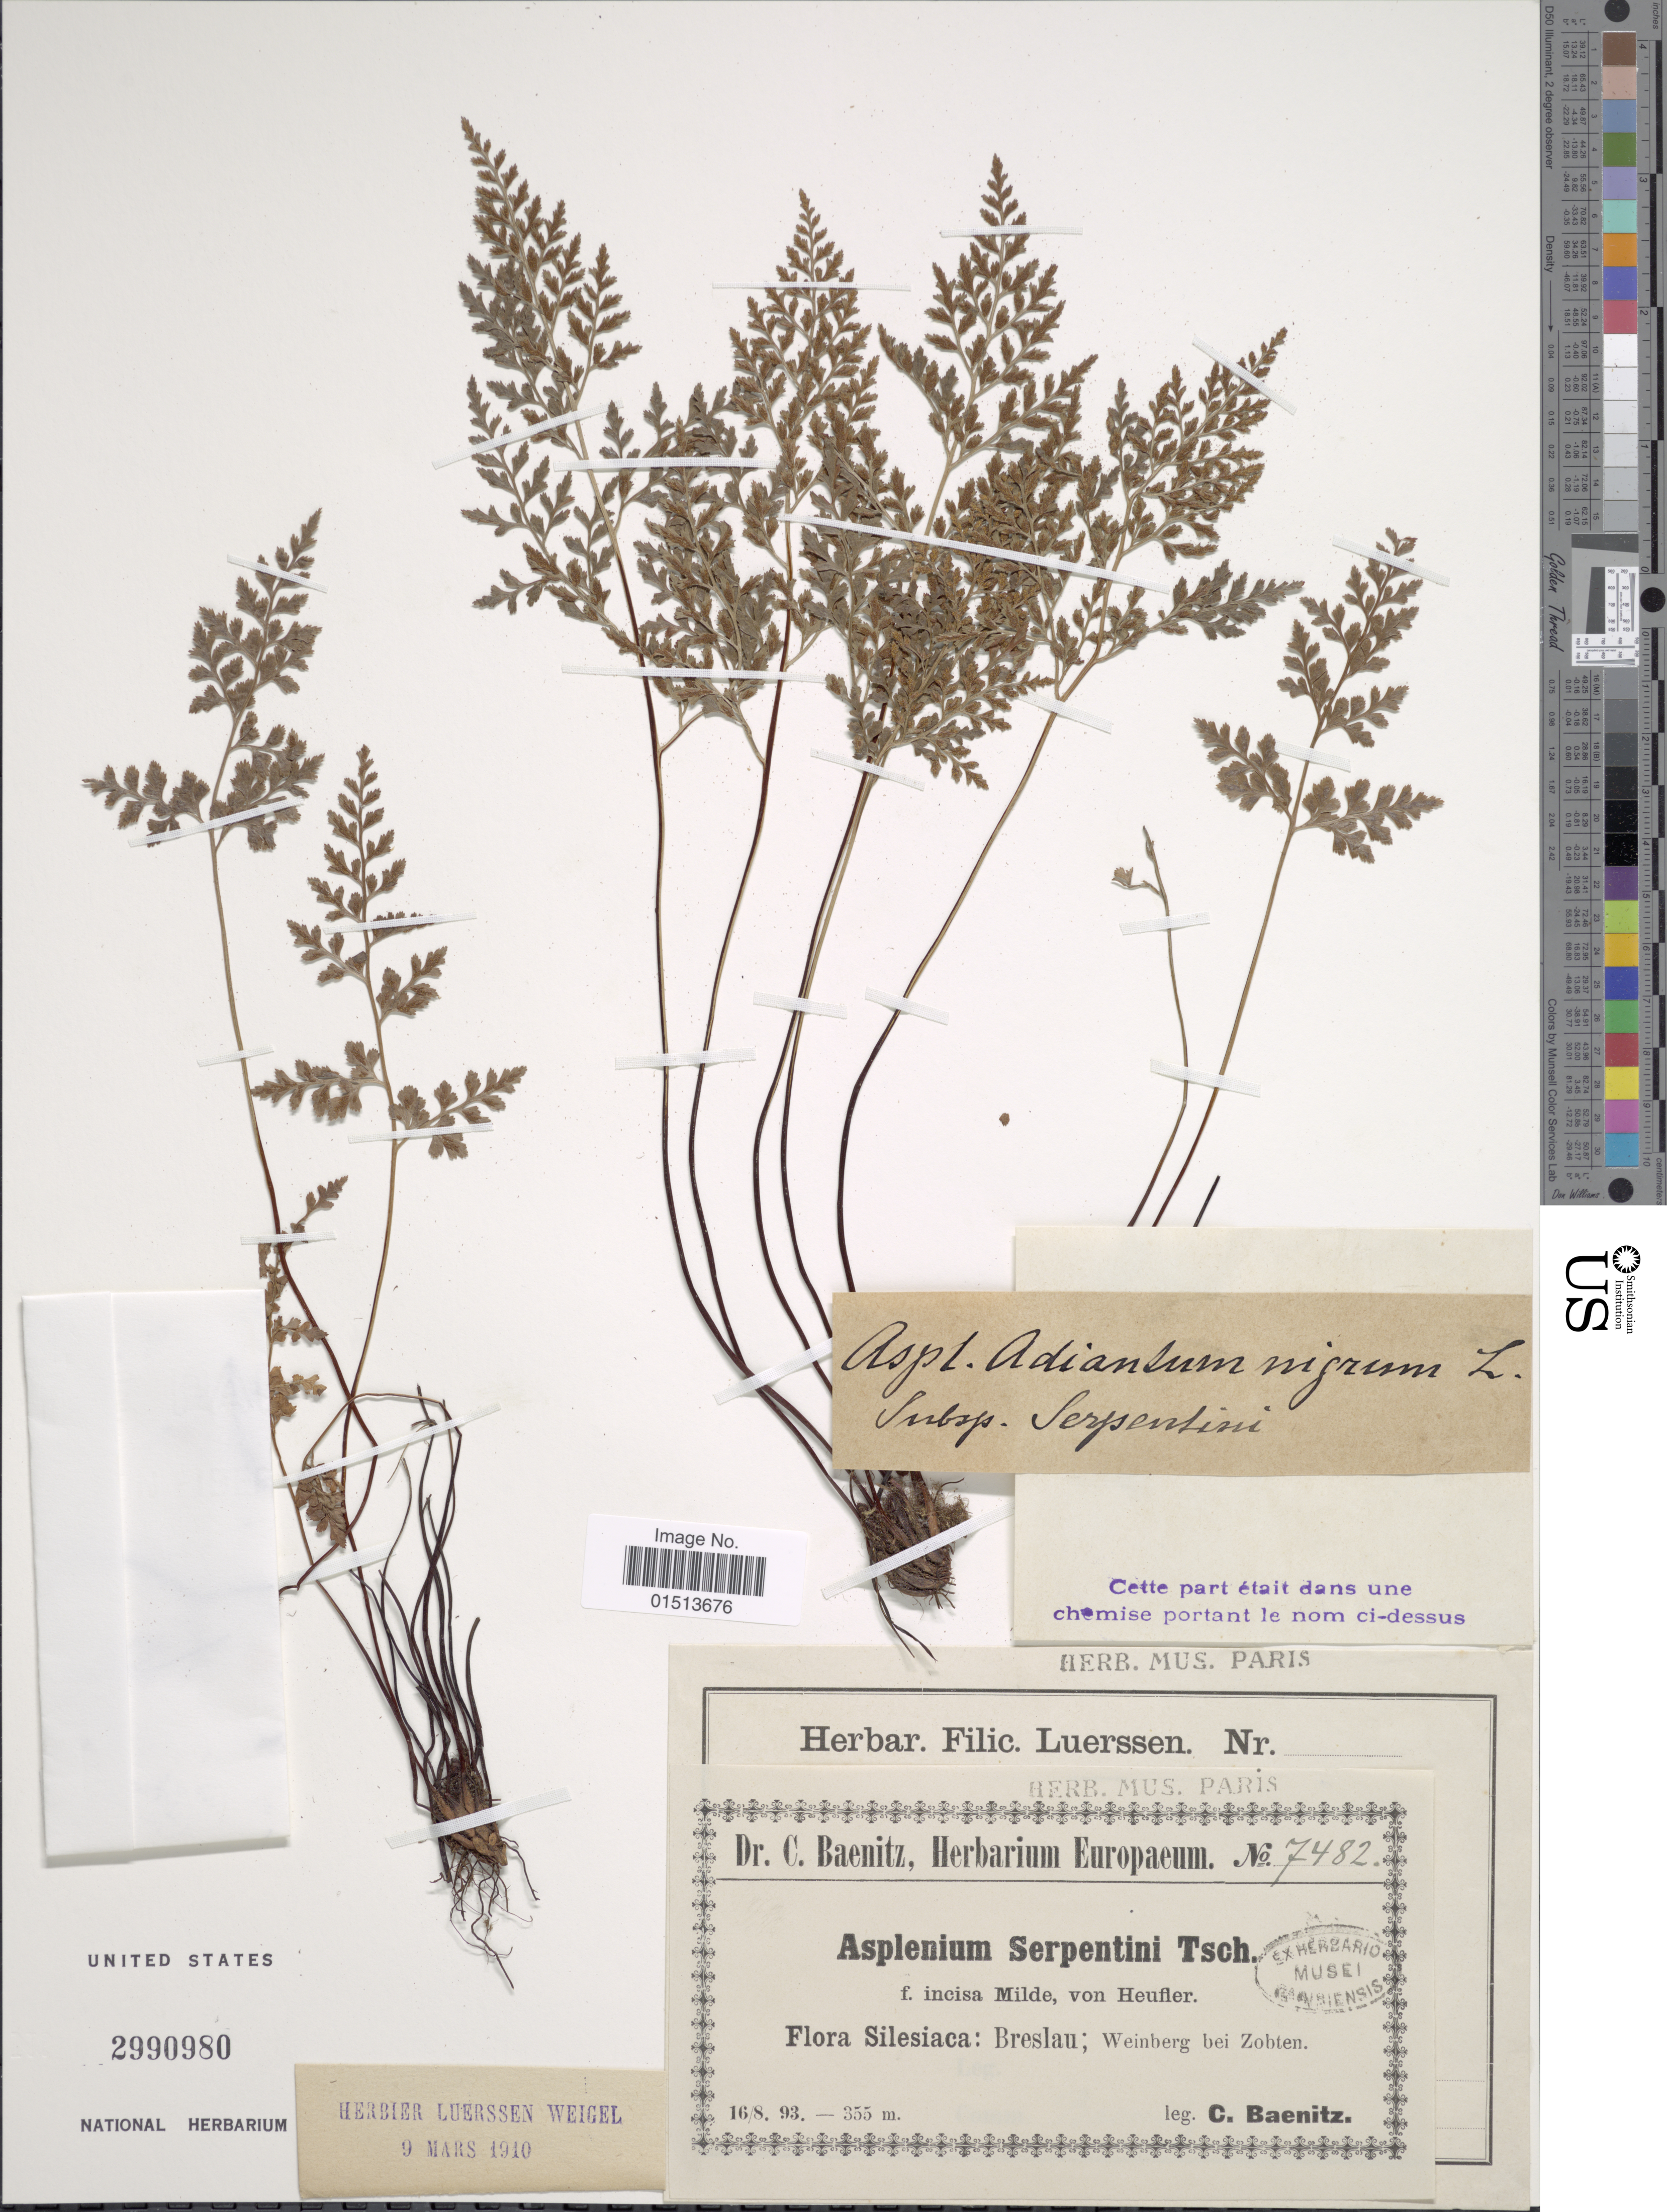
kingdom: Plantae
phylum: Tracheophyta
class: Polypodiopsida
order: Polypodiales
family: Aspleniaceae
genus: Asplenium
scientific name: Asplenium adiantum-nigrum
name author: L.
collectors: C. G. Baenitz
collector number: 7482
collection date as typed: Transcribed d/m/y: 16/8/93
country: Poland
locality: Silesiaca: Breslau; Weinberg bei Zobten.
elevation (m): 355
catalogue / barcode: US 2990980